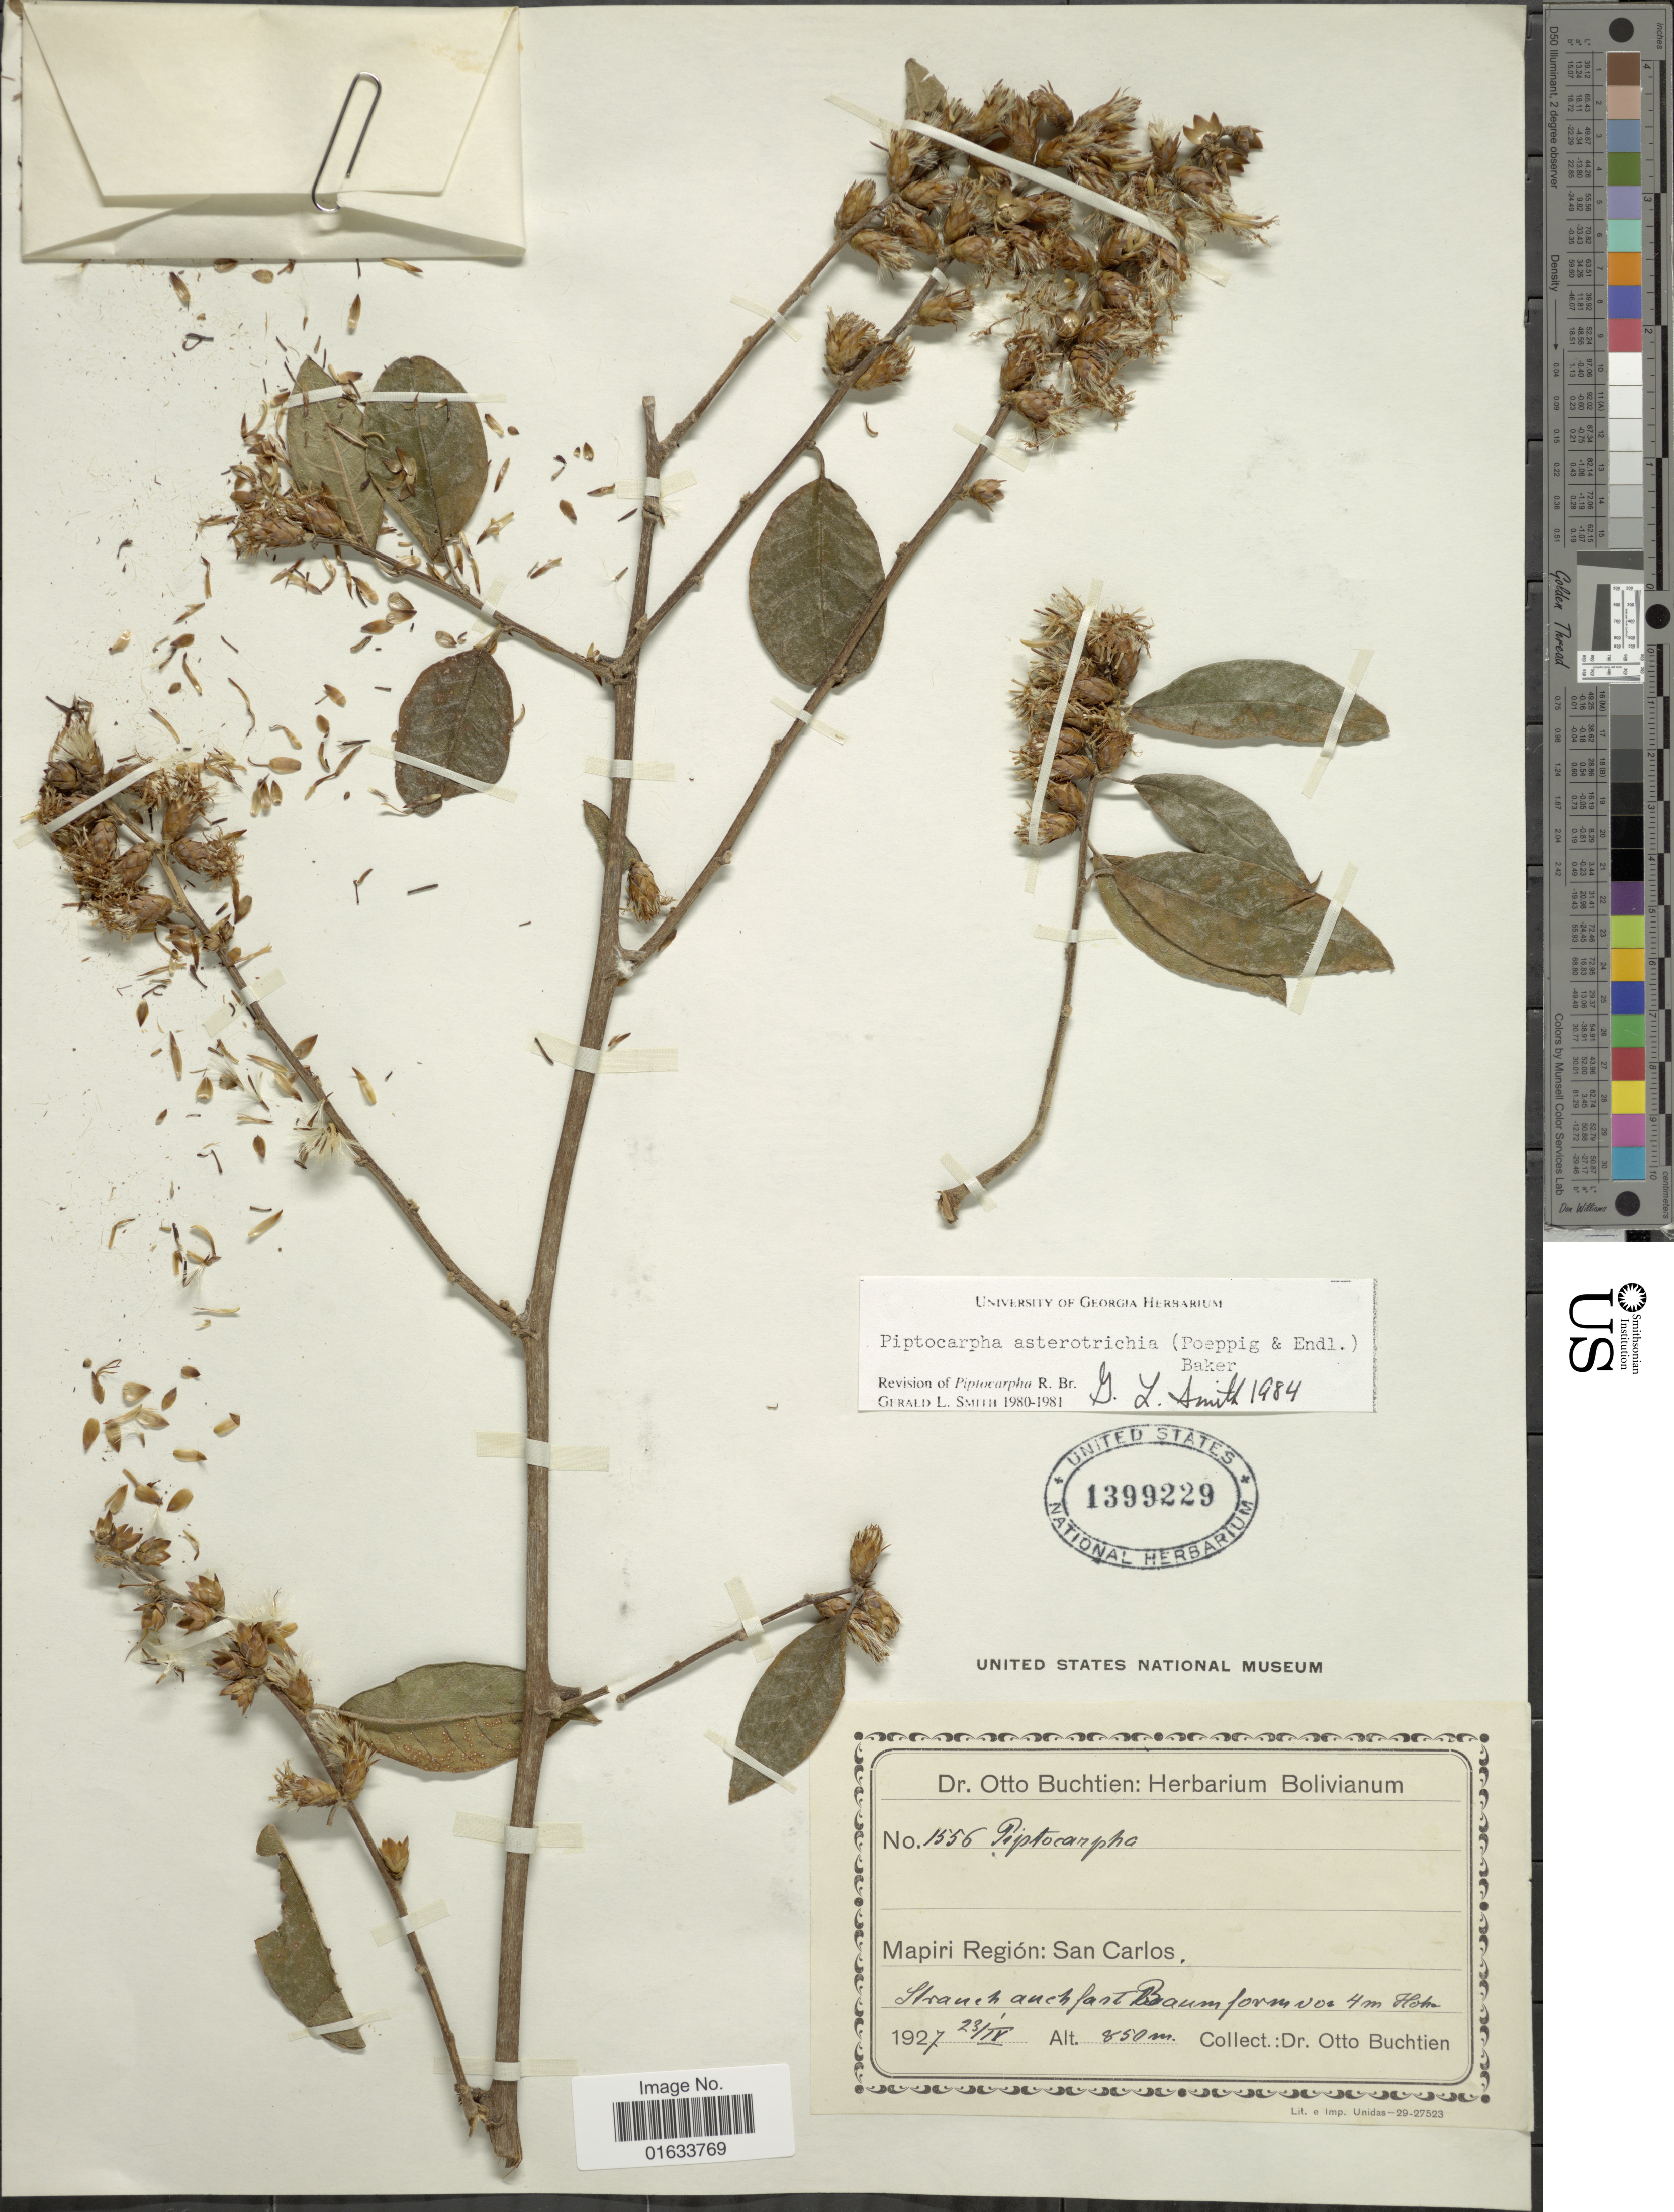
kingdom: Plantae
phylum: Tracheophyta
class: Magnoliopsida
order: Asterales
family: Asteraceae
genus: Piptocarpha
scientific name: Piptocarpha asterotrichia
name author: (Poepp.) Baker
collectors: O. Buchtien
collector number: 1556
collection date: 1927-04-23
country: Bolivia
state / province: La Paz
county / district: Mapiri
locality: Mapiri Región: San Carlos.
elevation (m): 850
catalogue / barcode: US 1399229